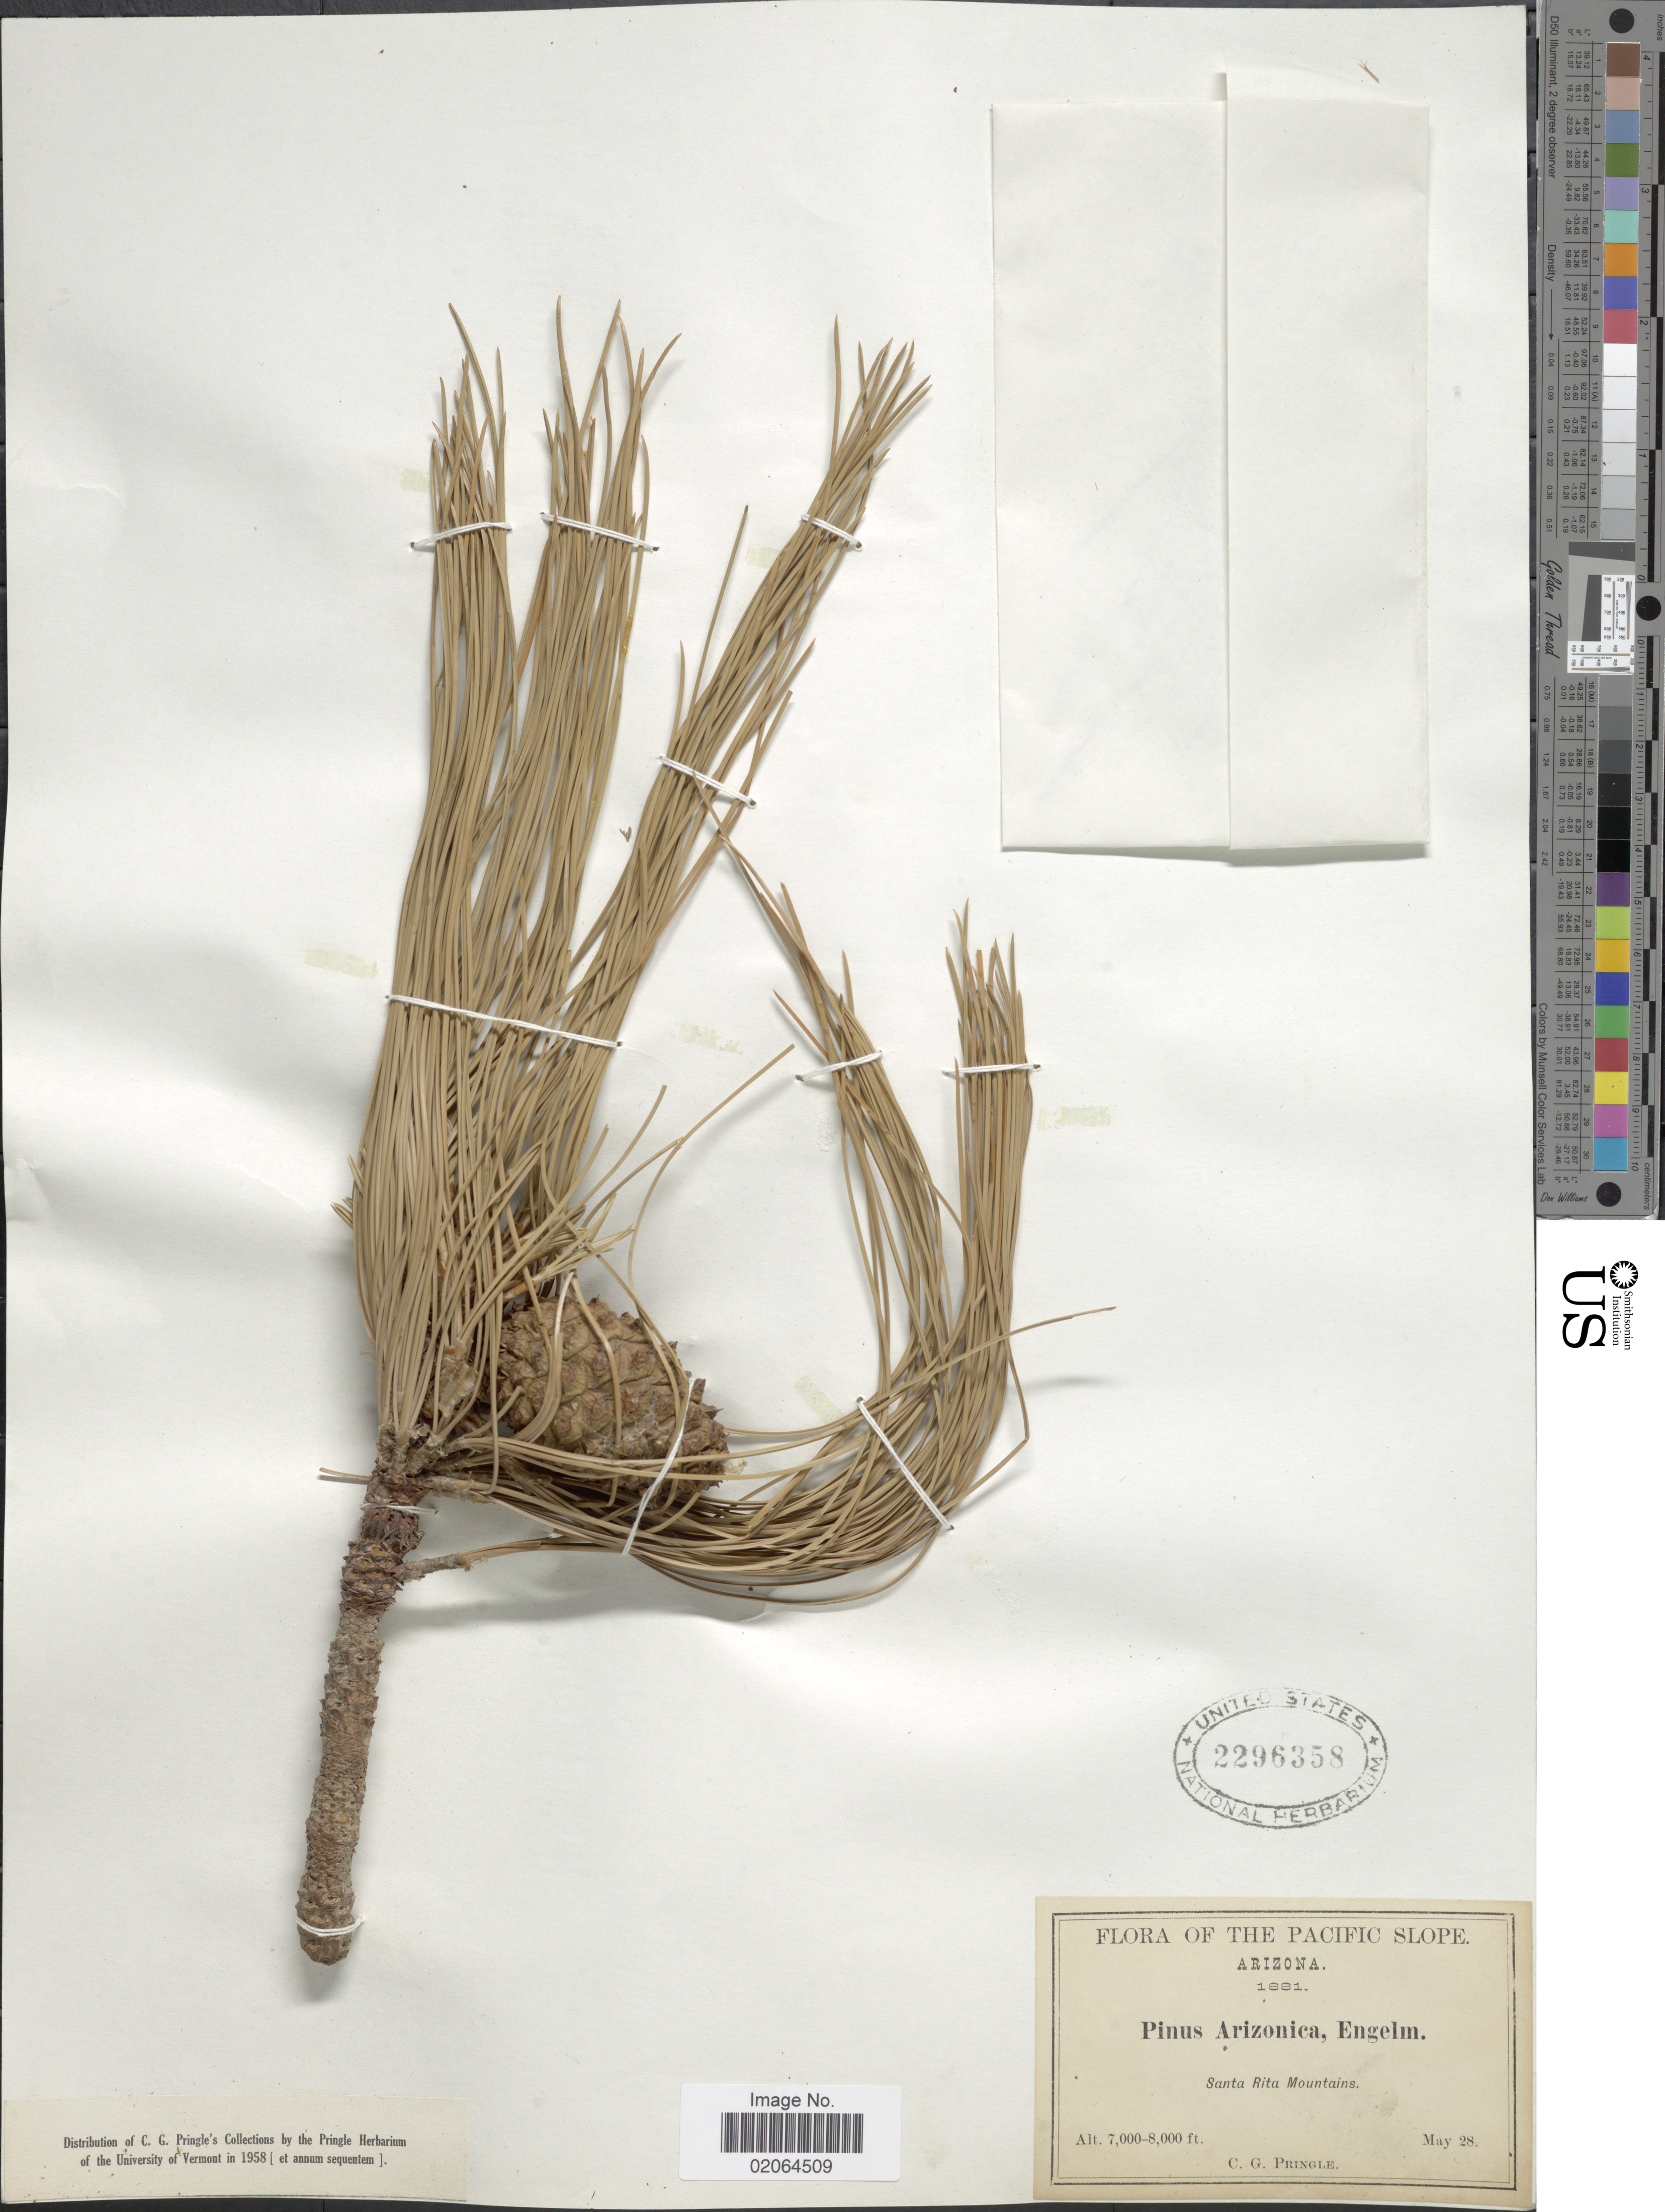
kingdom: Plantae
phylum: Tracheophyta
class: Pinopsida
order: Pinales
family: Pinaceae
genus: Pinus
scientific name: Pinus ponderosa var. scopulorum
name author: Engelm.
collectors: C. G. Pringle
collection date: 1881-05-28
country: United States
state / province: Arizona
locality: Arizona. Santa Rita Mountains. Pacific Slope.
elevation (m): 2134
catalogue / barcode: US 2296358